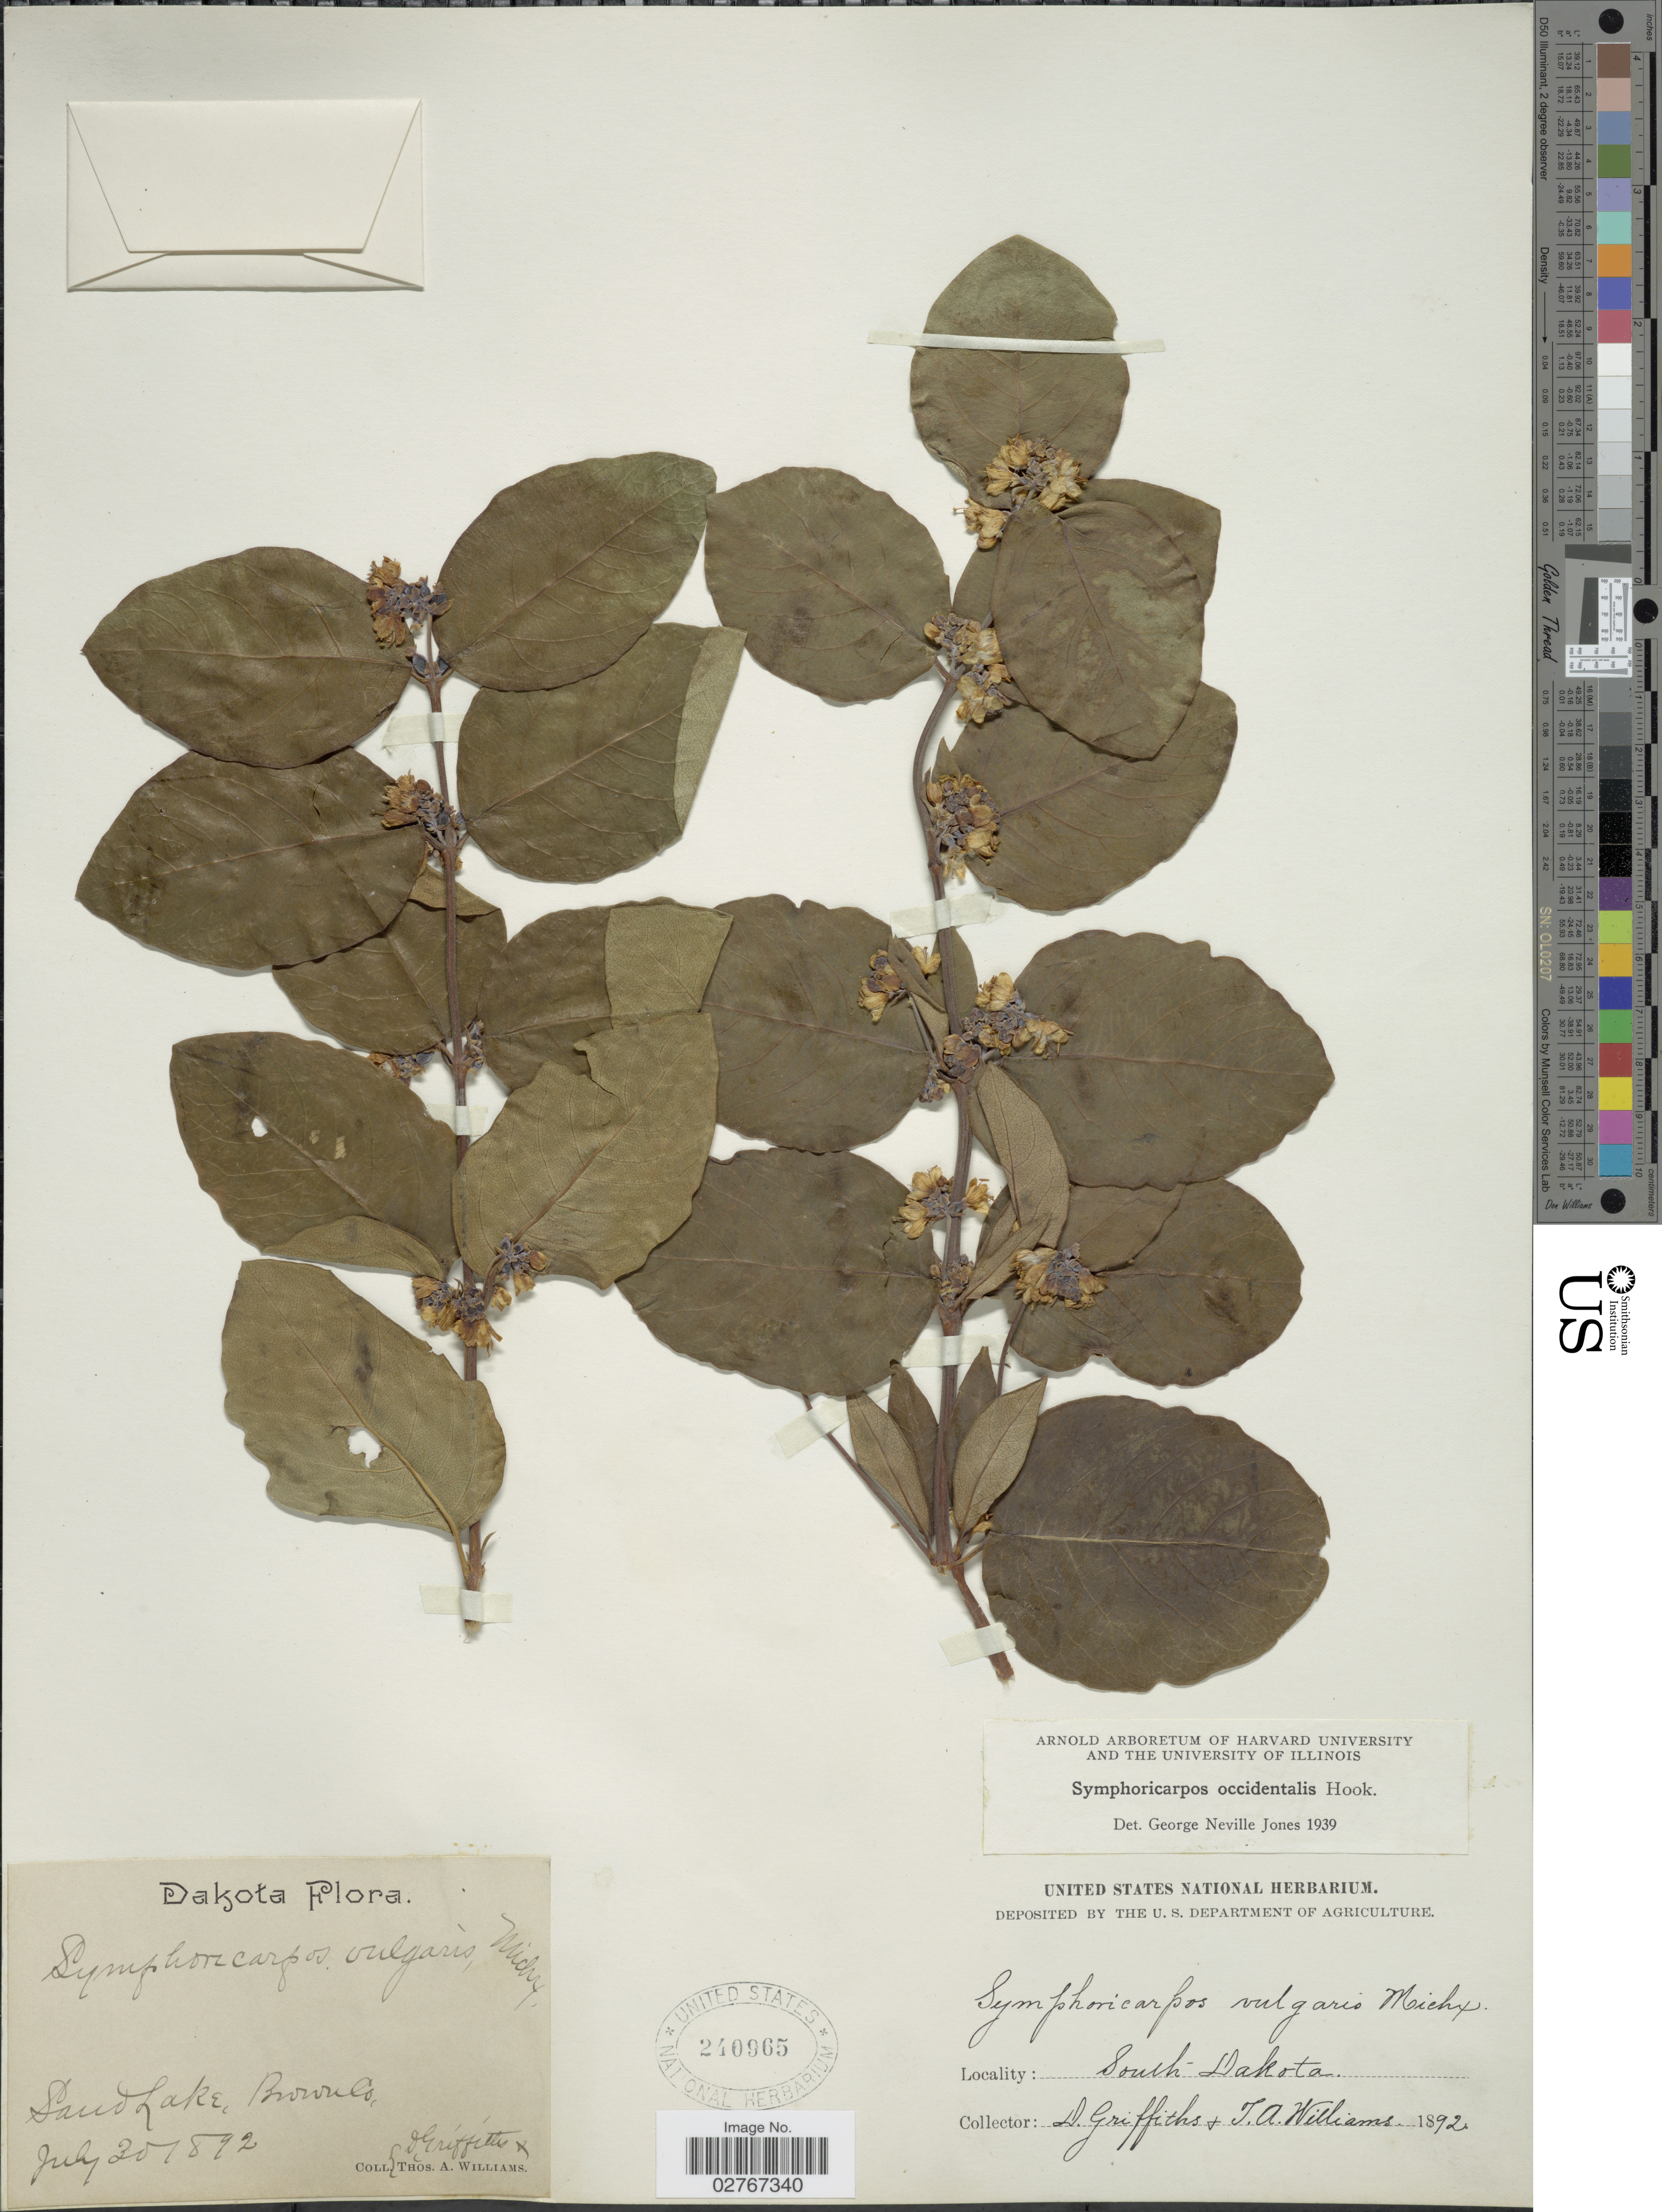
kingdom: Plantae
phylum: Tracheophyta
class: Magnoliopsida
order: Dipsacales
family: Caprifoliaceae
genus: Symphoricarpos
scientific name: Symphoricarpos occidentalis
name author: (R. Br.) Hook.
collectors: D. Griffiths & T. A. Williams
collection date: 1892-07-30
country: United States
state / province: South Dakota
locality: Sand Lake, Brown Co.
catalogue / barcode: US 240965